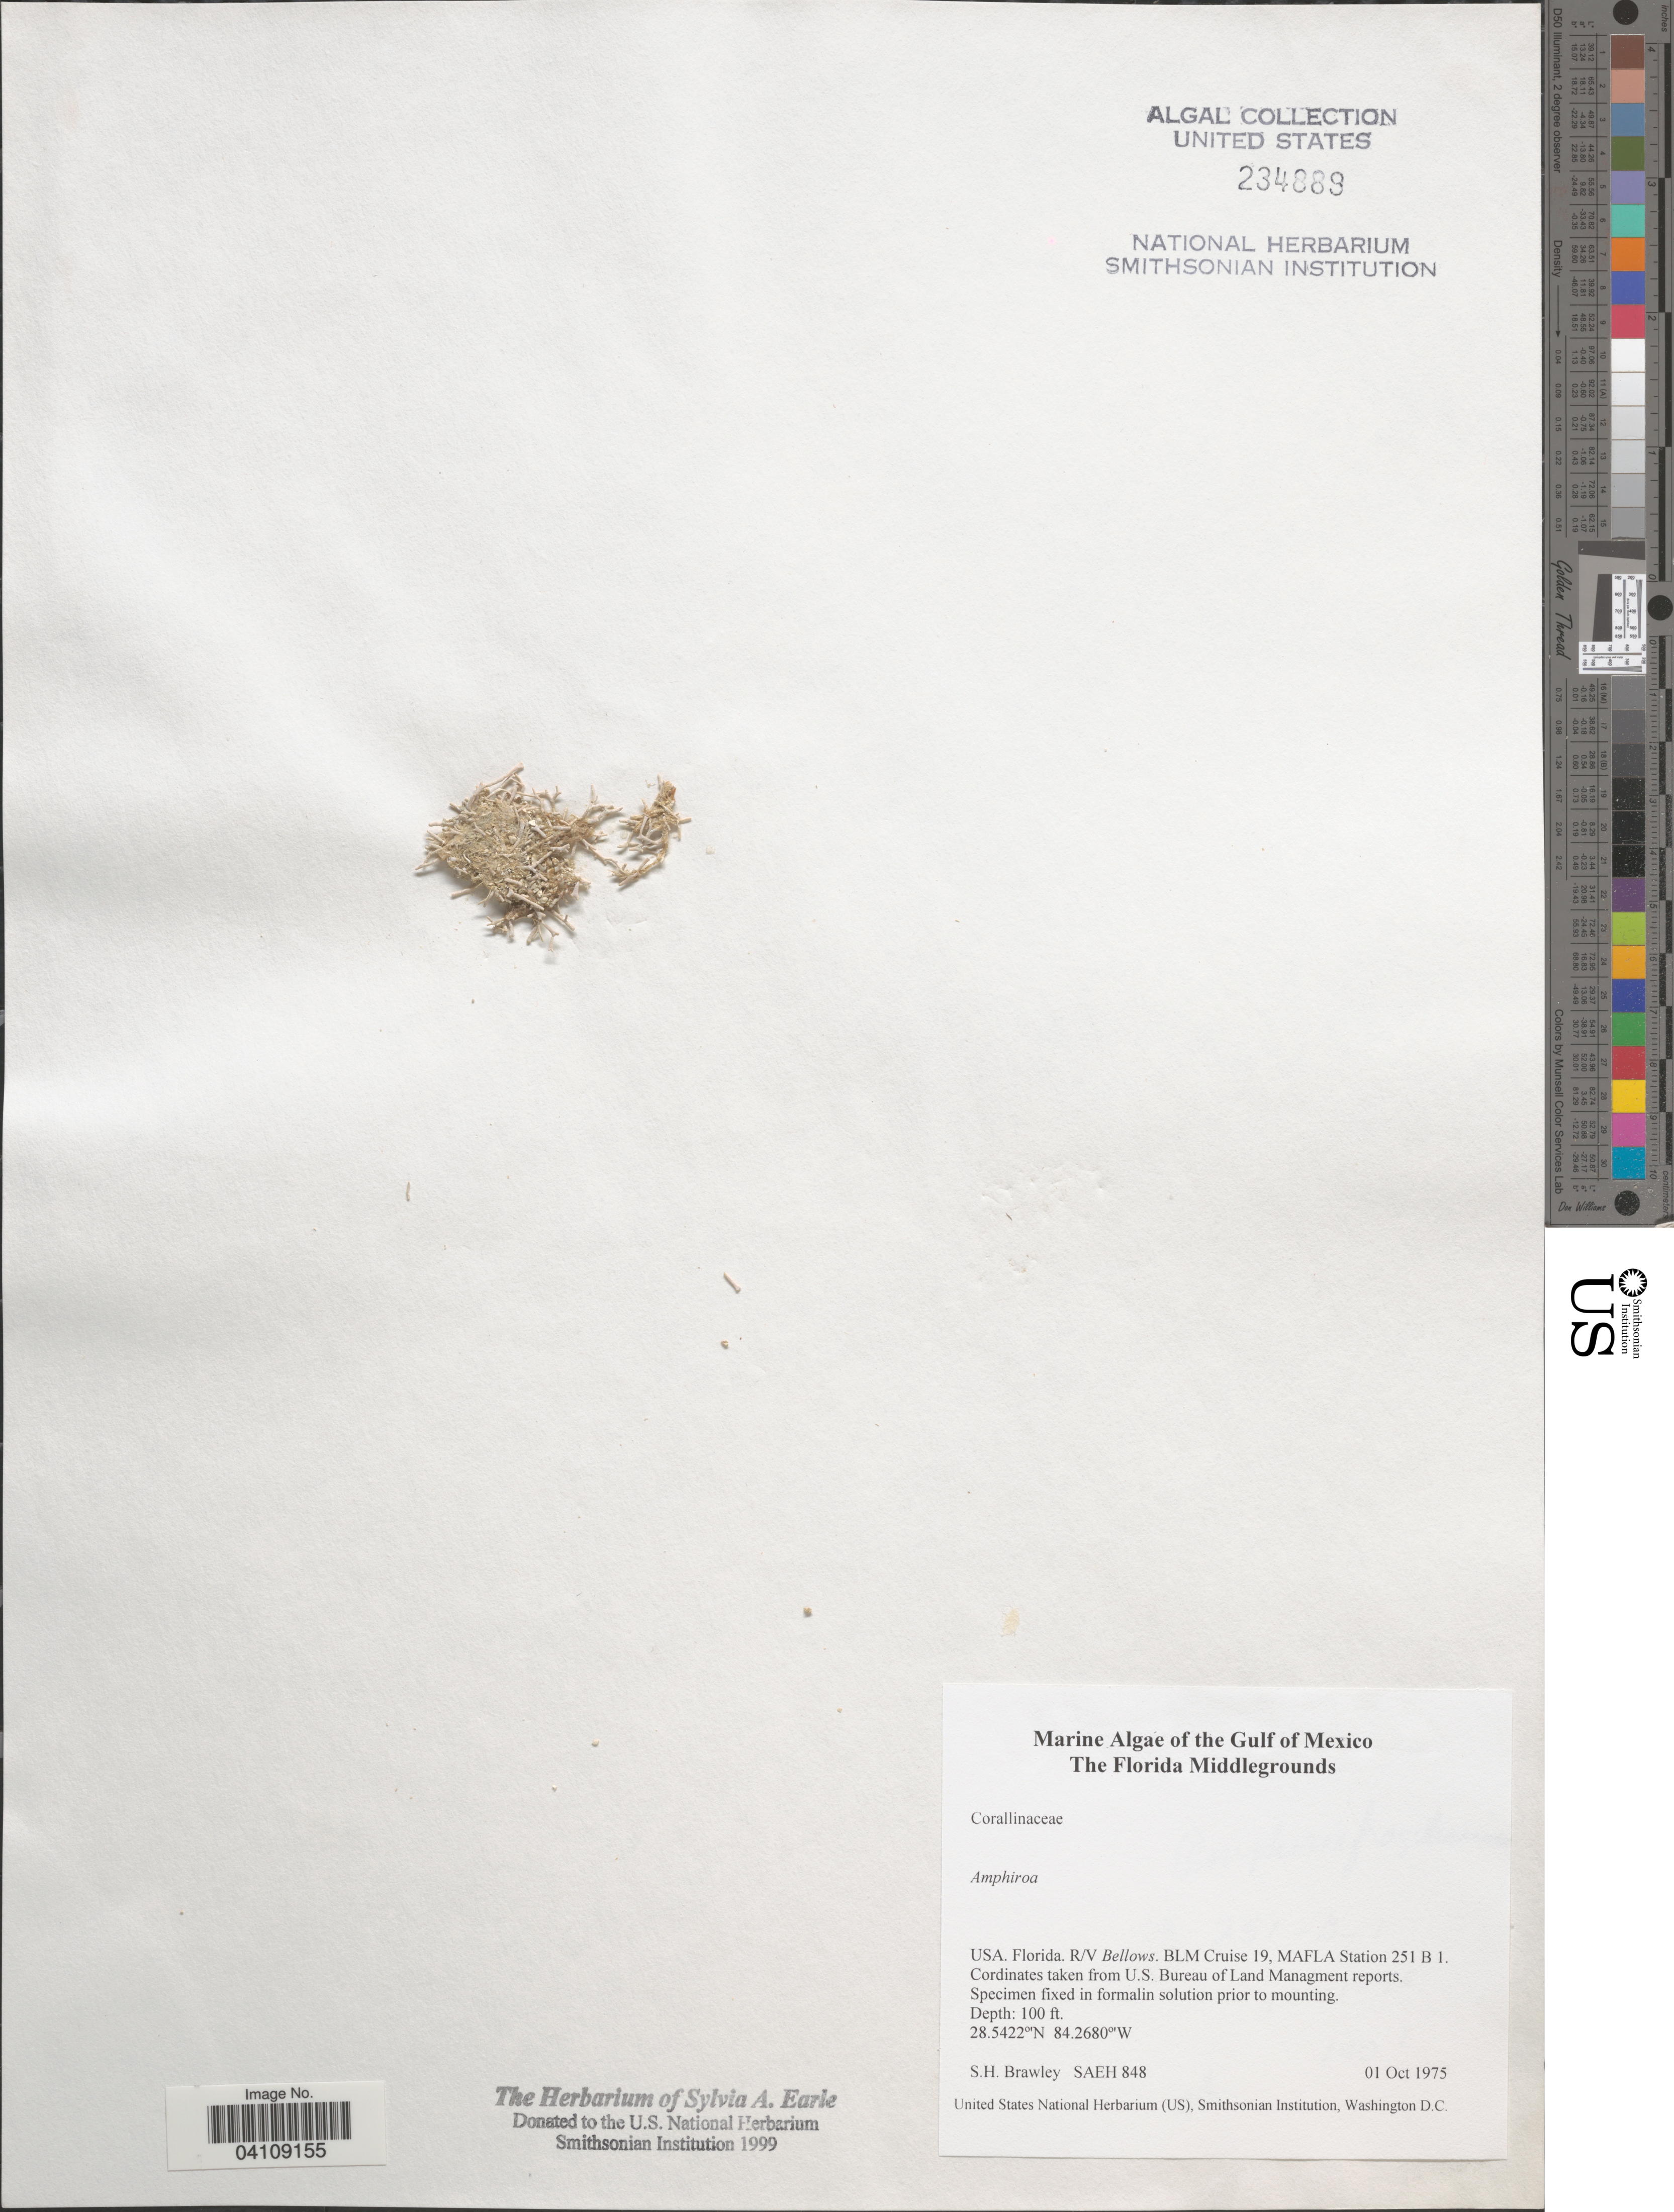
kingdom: Plantae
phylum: Rhodophyta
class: Florideophyceae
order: Corallinales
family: Lithophyllaceae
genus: Amphiroa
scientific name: Amphiroa sp.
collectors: S. Brawley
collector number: SAEH 848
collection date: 1975-10-01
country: United States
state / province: Florida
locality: Gulf of Mexico. The Florida Middlegrounds. R/V Bellows. BLM Cruise 19, MAFLA Station 251 B 1.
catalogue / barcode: US 234889